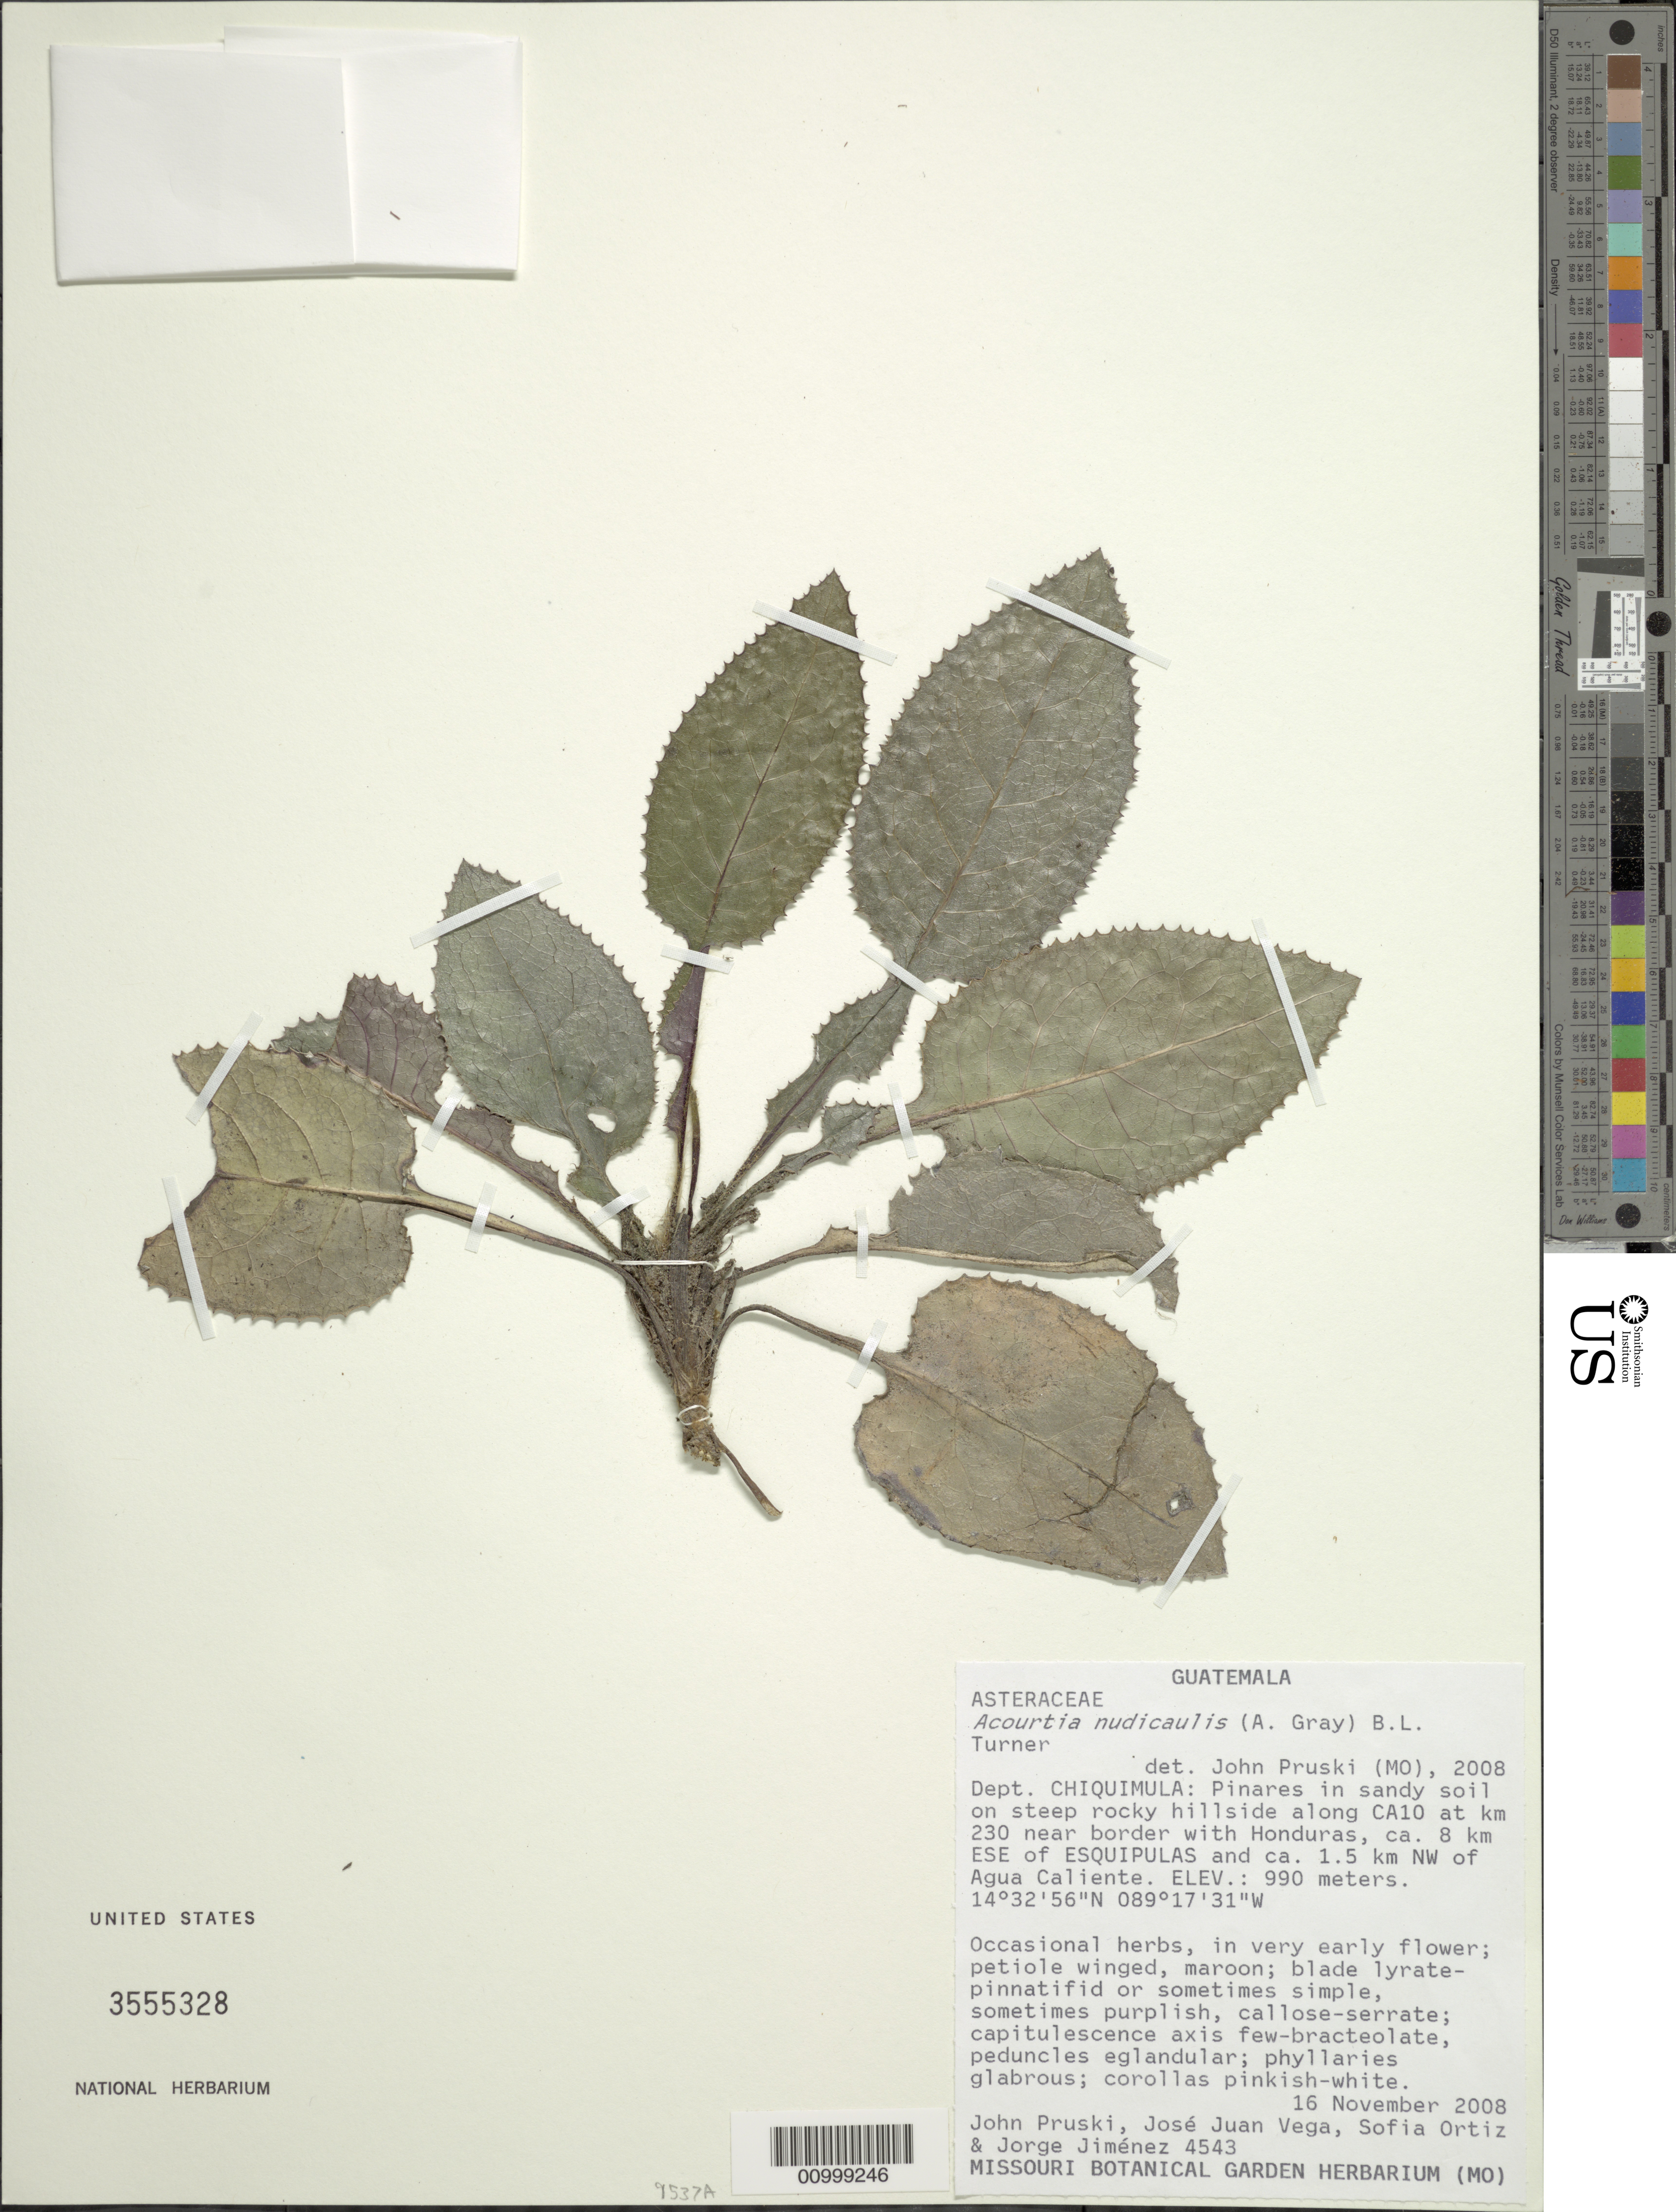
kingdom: Plantae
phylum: Tracheophyta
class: Magnoliopsida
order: Asterales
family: Asteraceae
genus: Acourtia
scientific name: Acourtia nudicaulis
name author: (A. Gray) B.L. Turner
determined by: Pruski, J. F.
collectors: J. F. Pruski, J. Vega, S. Ortiz & J. Jimenez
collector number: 4543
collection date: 2008-11-16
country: Guatemala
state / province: Chiquimula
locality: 230 near border with Honduras, ca. 8 km ESE of Esquipulas & ca. 1.5 km NW of Auga Caliente.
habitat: Pinares in sandy soil on steep rocky hillside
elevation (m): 990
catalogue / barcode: US 3555328